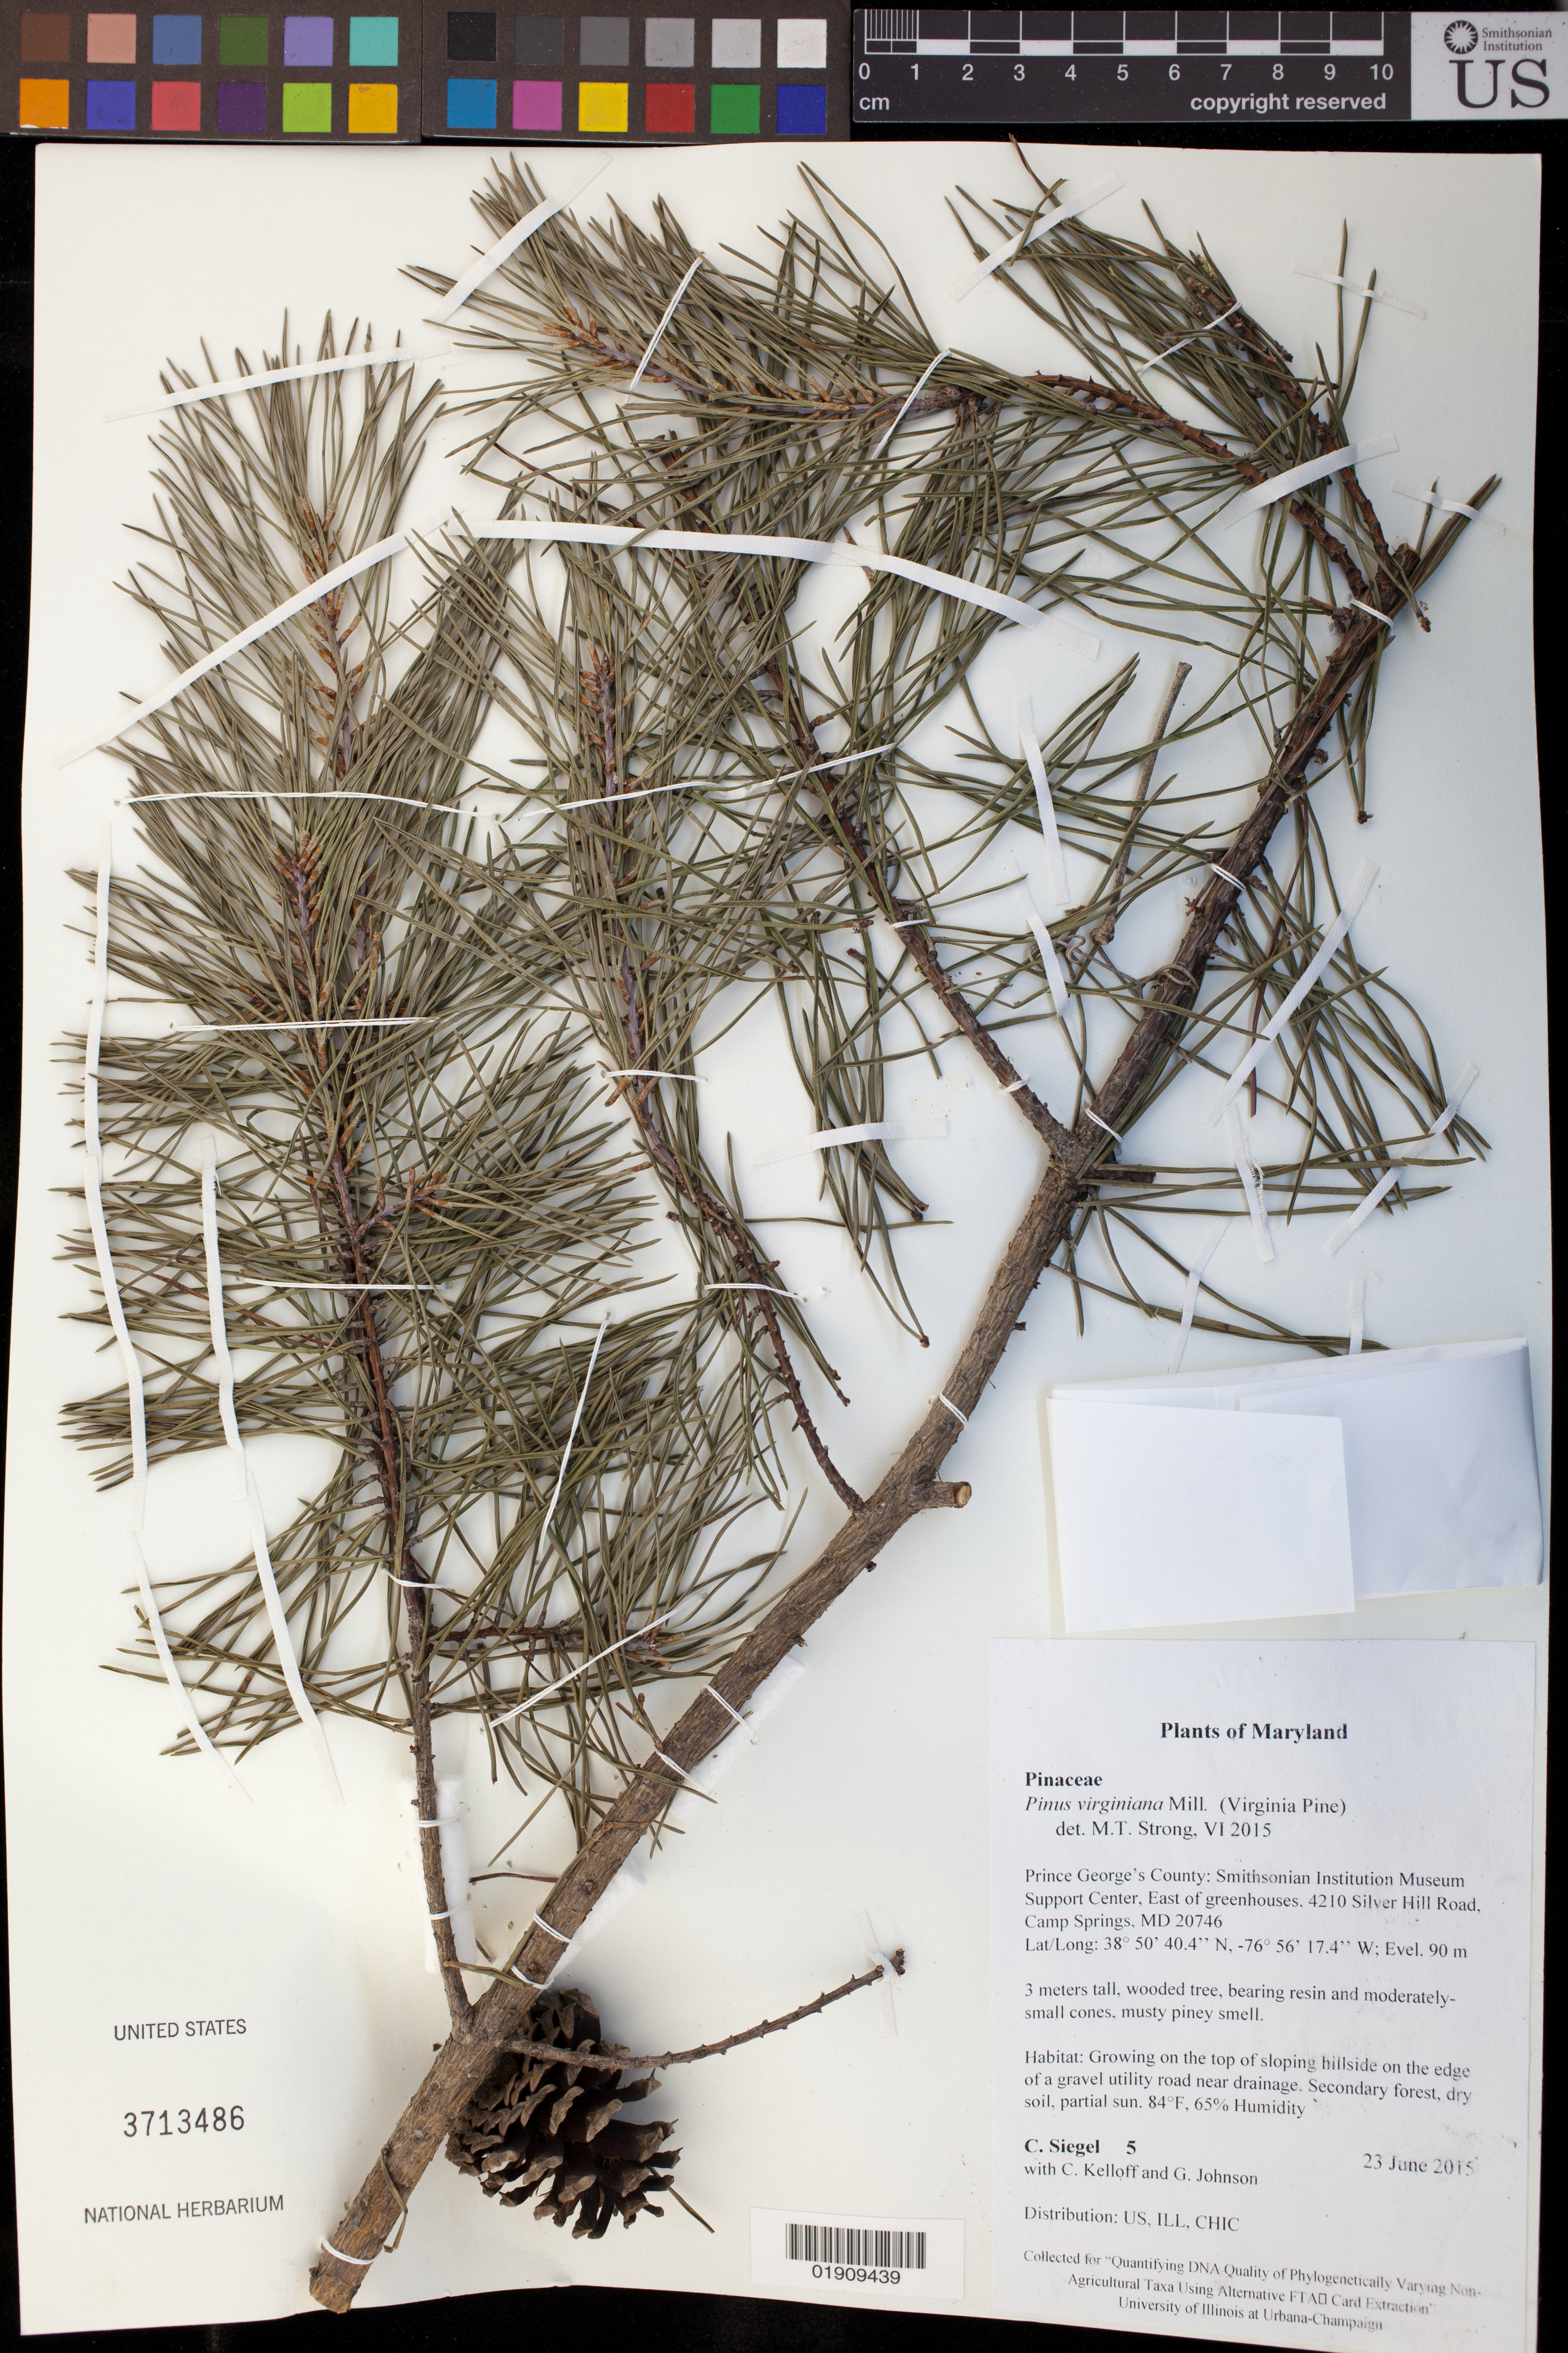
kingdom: Plantae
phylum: Tracheophyta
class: Pinopsida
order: Pinales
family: Pinaceae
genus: Pinus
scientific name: Pinus virginiana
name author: Mill.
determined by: Strong, M. T., (US), Smithsonian Institution - National Museum of Natural History (UNITED STATES)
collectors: C. Siegel, C. L. Kelloff & G. Johnson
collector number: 5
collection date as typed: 23 June 2015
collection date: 2015-06-23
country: United States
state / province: Maryland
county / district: Prince George's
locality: Smithsonian Institution Museum Support Center, 4210 Silver Hill Road, Camp Springs, MD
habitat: Growing on top of sloping hillside near gravel utility road. Secondary forest, dry soil, partial sun. 84 degrees F; 65% humidity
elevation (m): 90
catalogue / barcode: US 3713486